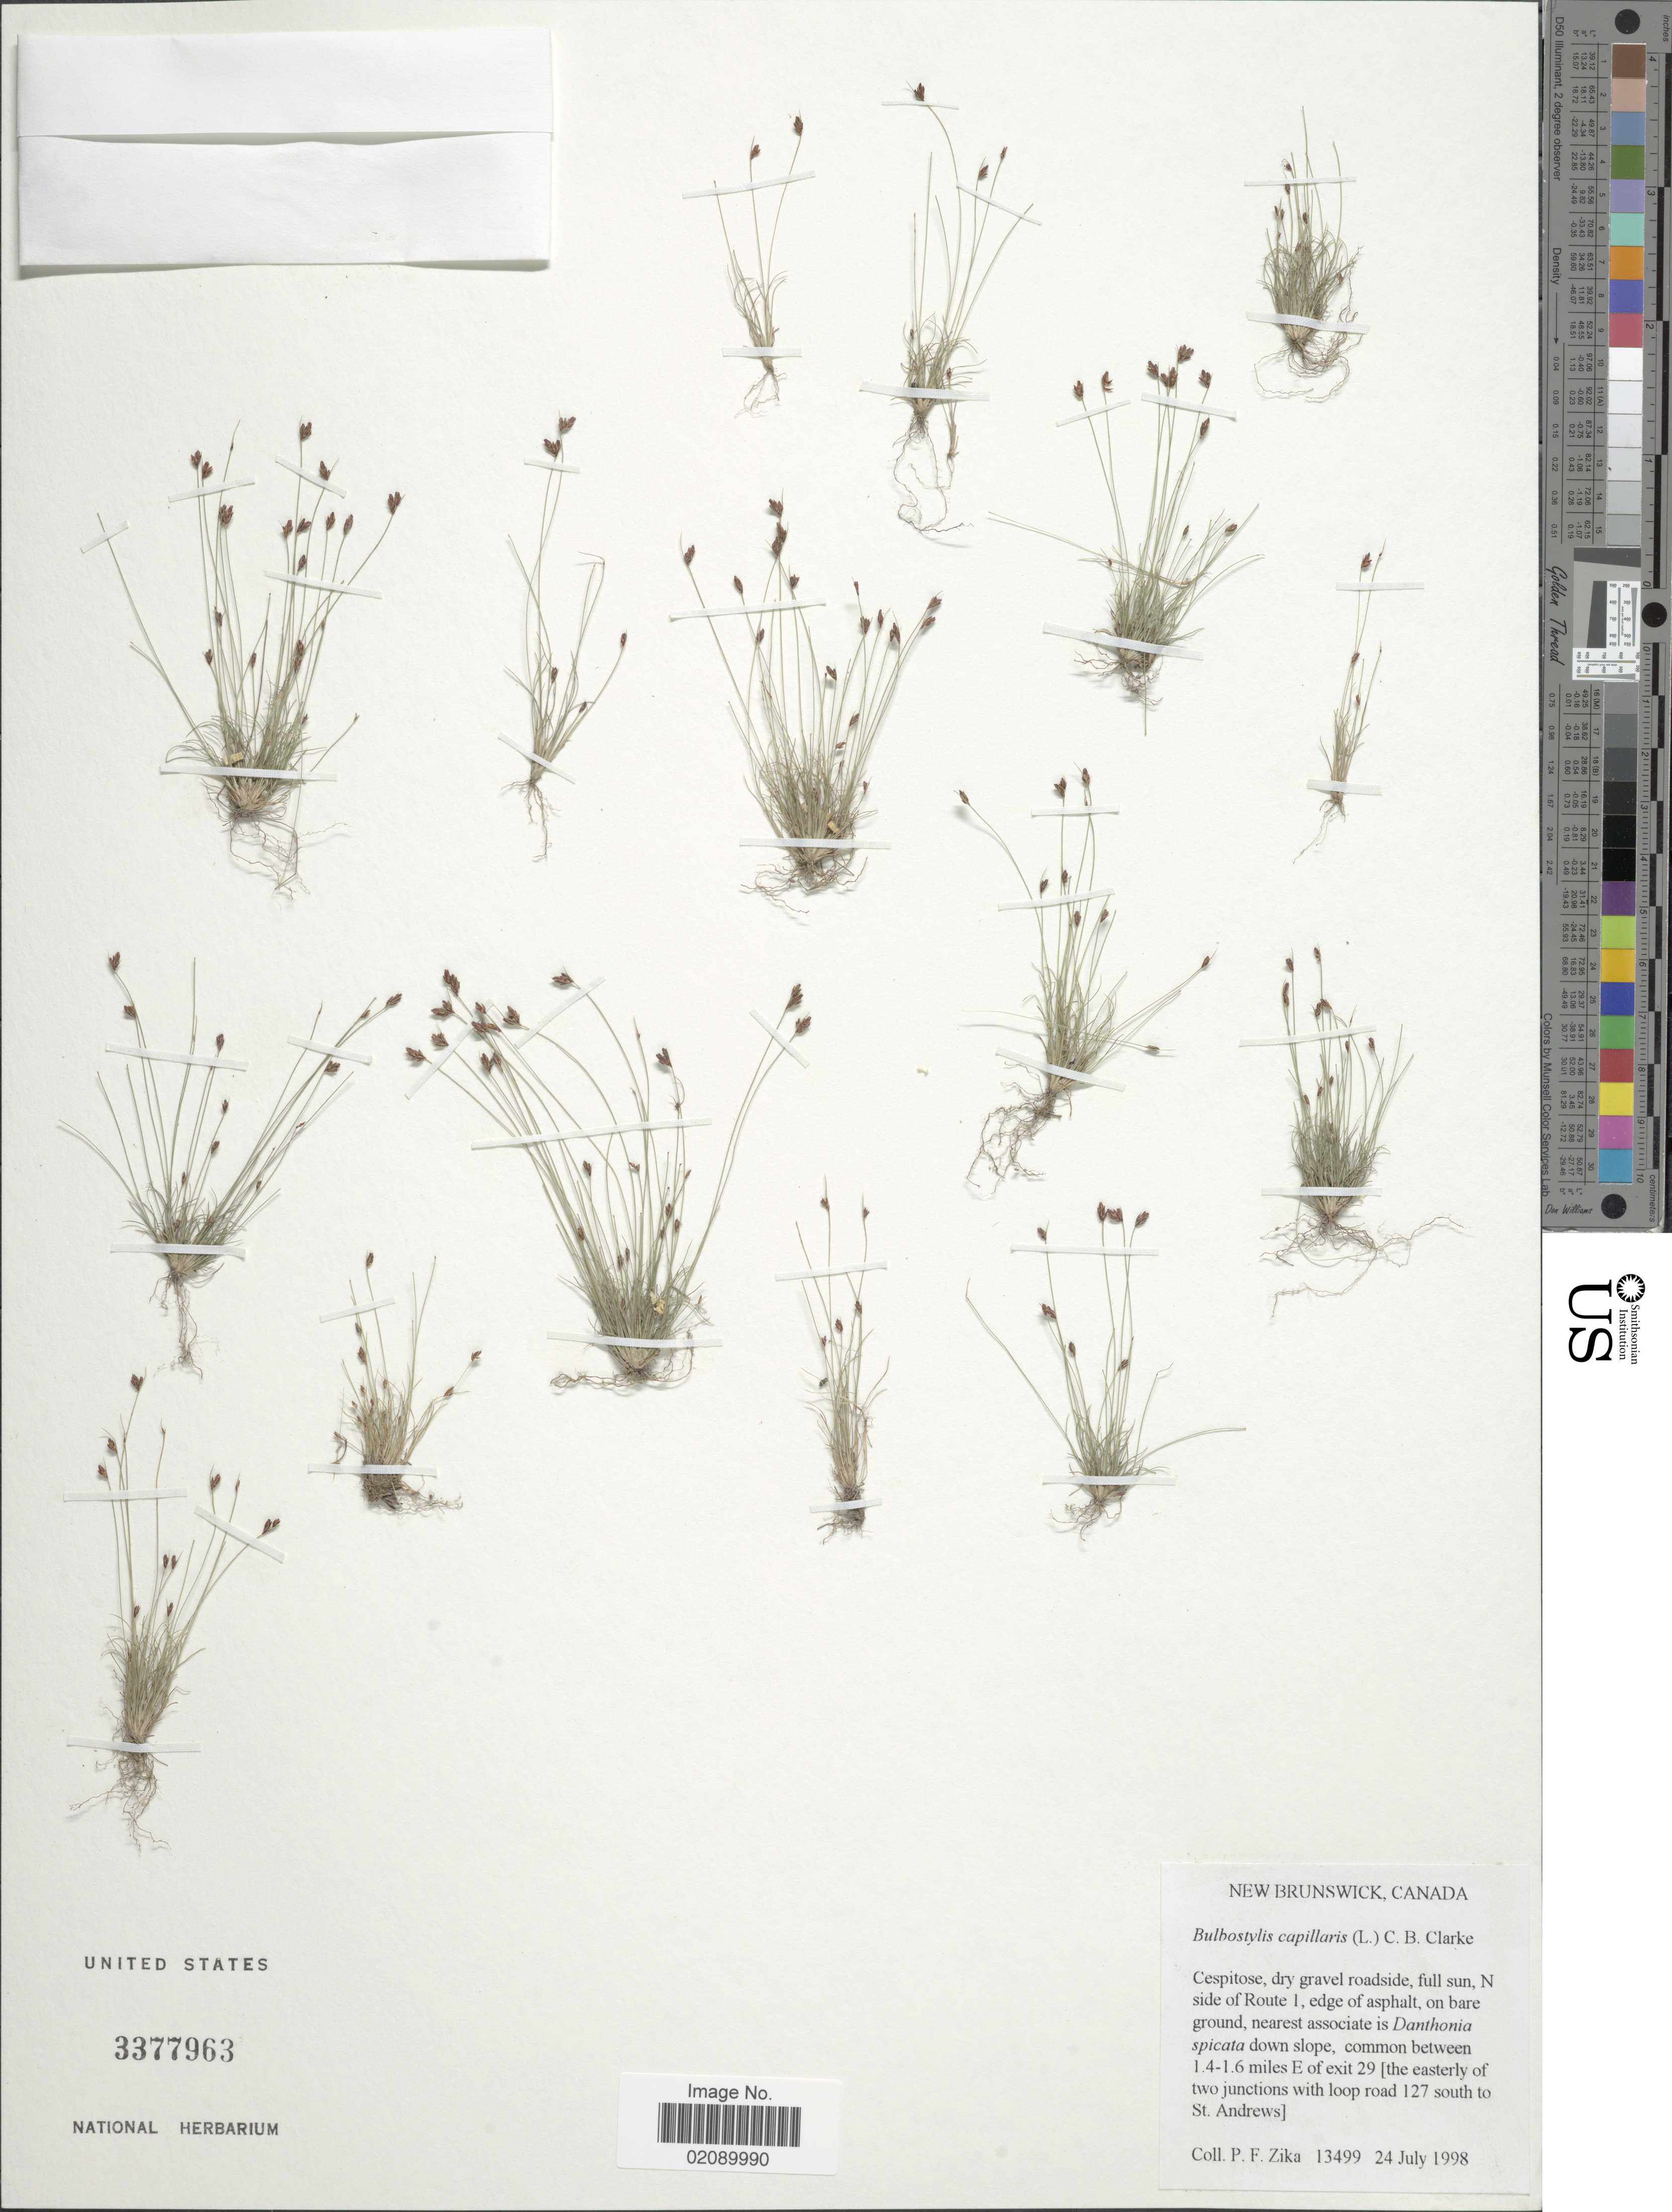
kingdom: Plantae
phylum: Tracheophyta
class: Liliopsida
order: Poales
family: Cyperaceae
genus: Bulbostylis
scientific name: Bulbostylis capillaris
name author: (L.) Kunth ex C.B. Clarke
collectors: P. F. Zika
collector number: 13499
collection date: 1998-07-24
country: Canada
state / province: New Brunswick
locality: Cespitose, dry gavel roadside, full sun, N side of Route 1, edge of asphalt. 1.4-1.6 miles E of exit 29 [the easterly of two junctions with loop road 127 south to St. Andrews]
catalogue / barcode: US 3377963